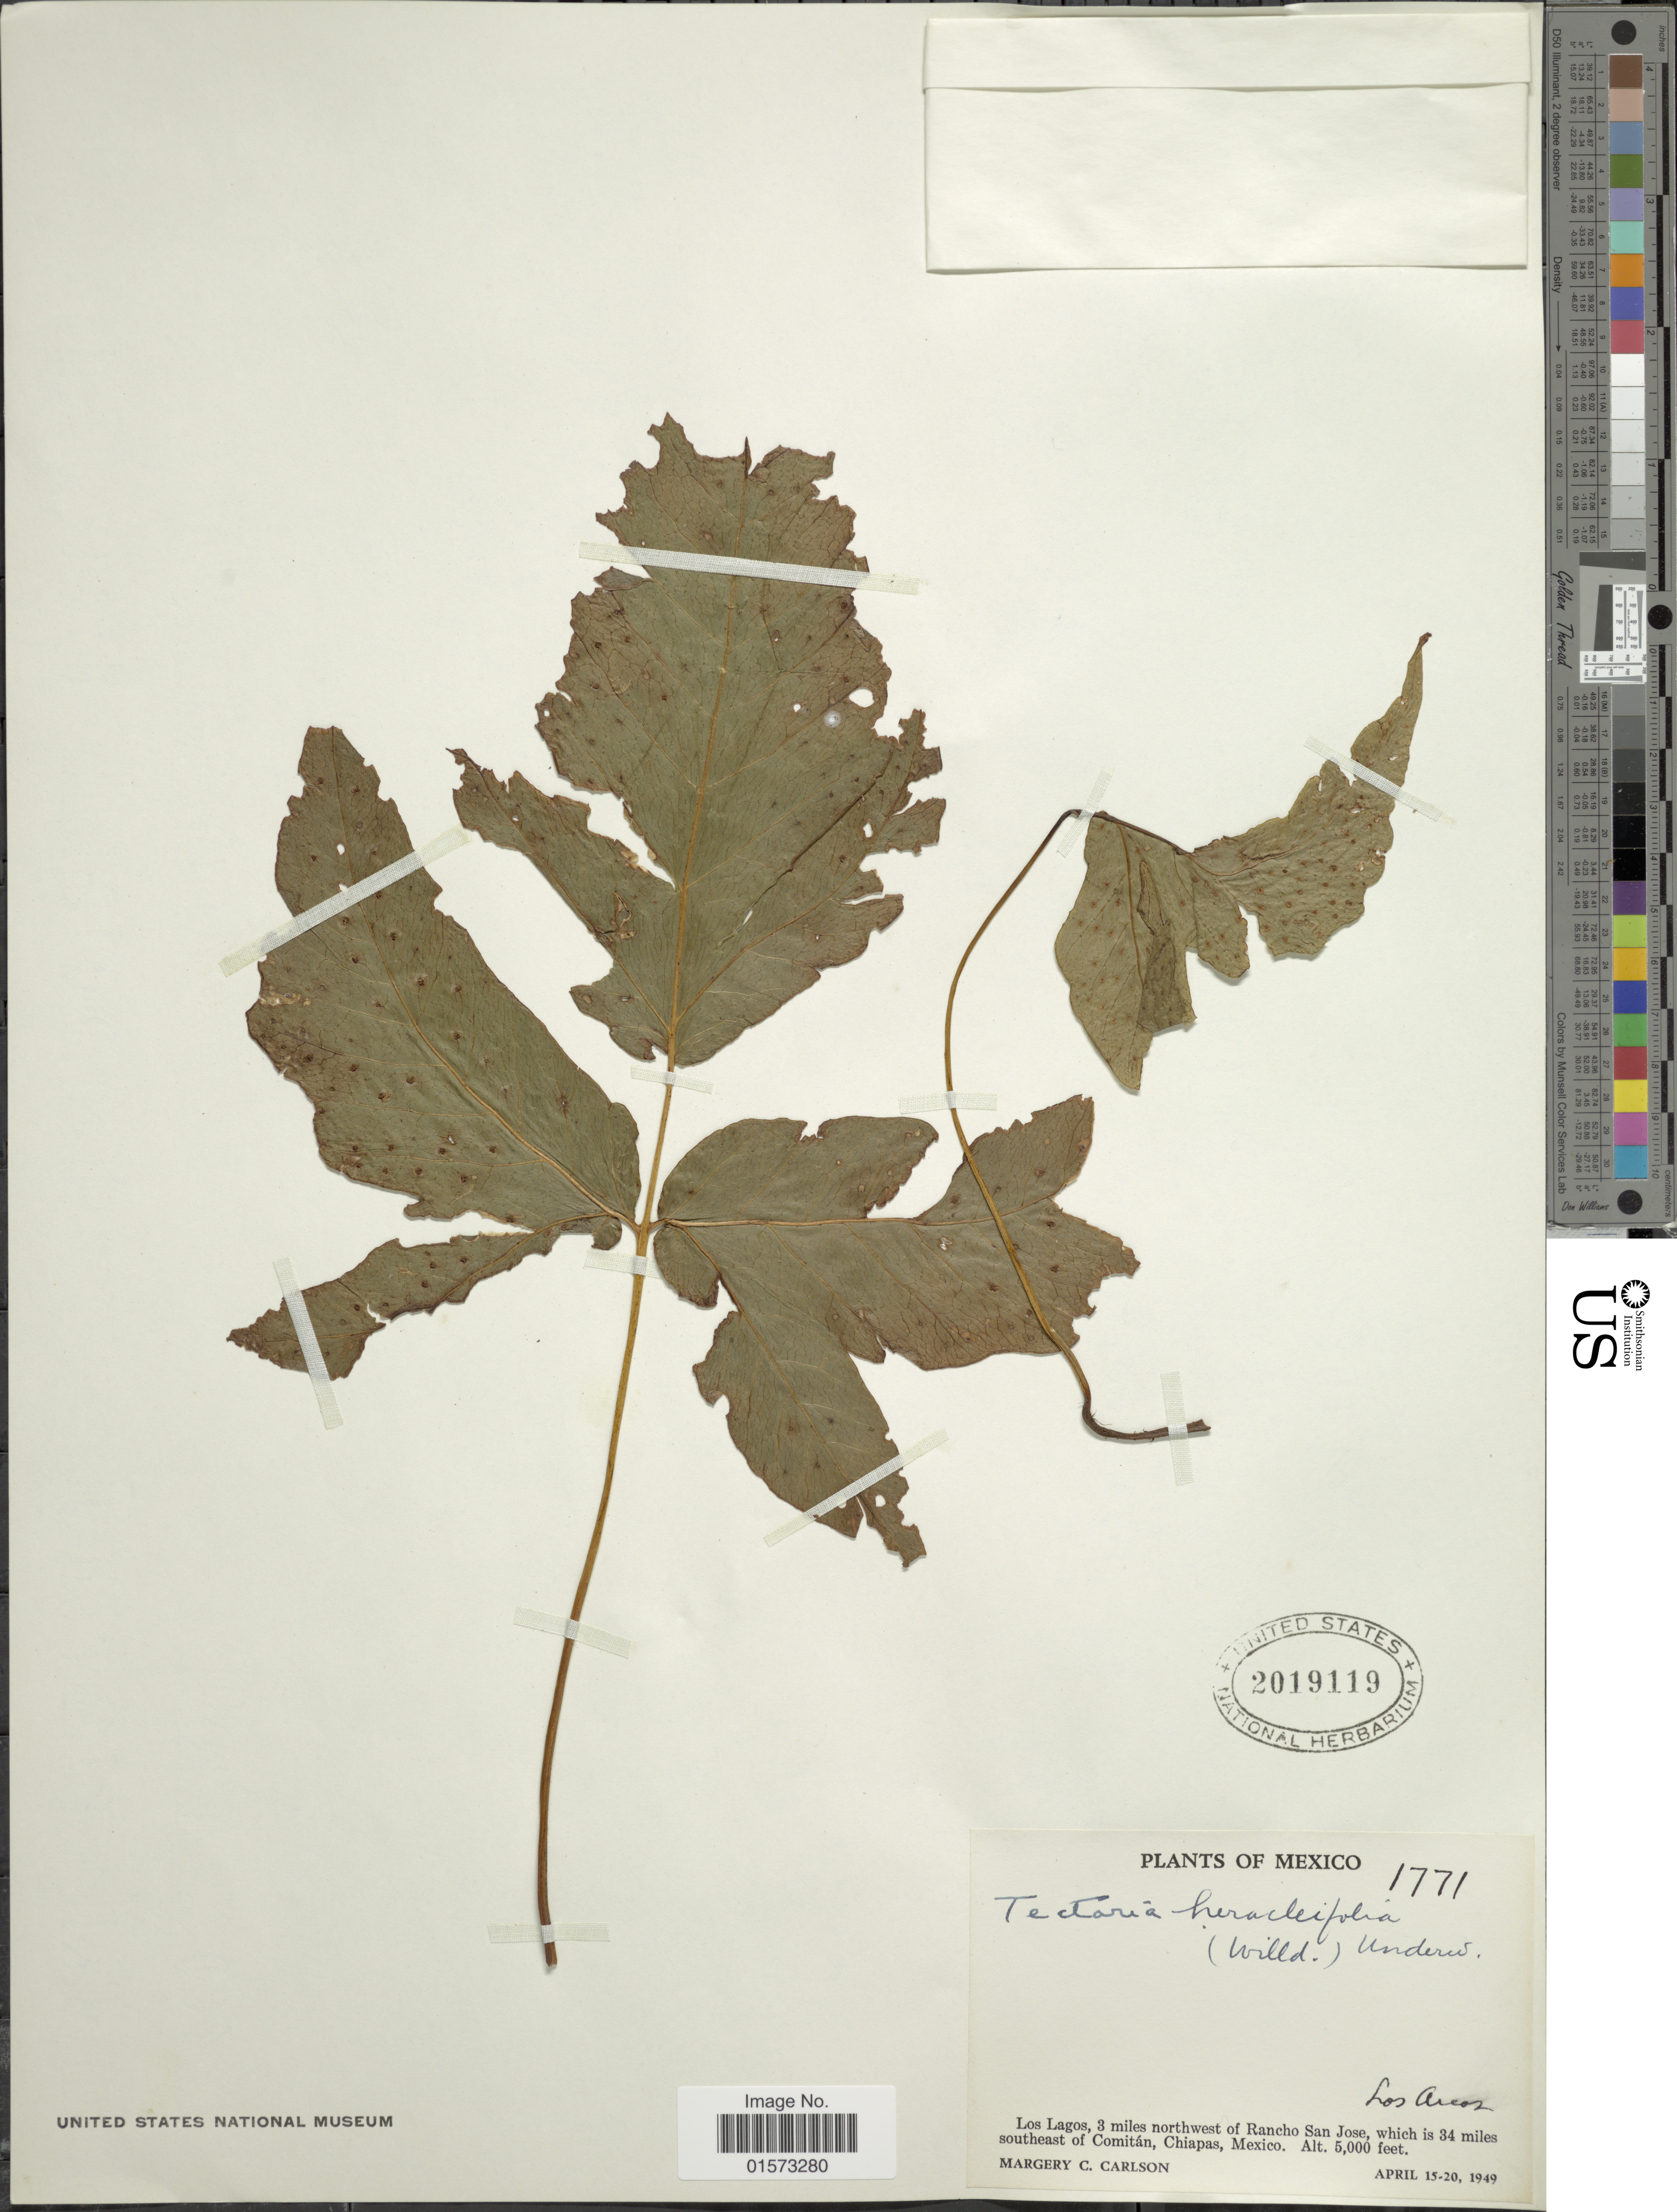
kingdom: Plantae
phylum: Tracheophyta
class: Polypodiopsida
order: Polypodiales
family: Tectariaceae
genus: Tectaria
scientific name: Tectaria heracleifolia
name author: (Willd.) Underw.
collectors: M. C. Carlson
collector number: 1771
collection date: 1949-04-15/1949-04-20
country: Mexico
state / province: Chiapas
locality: Los Lagos, 3 miles northwest of Rancho San Jose, which i 34 miles southeast of Comitan, Chiapas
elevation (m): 1524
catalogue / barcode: US 2019119